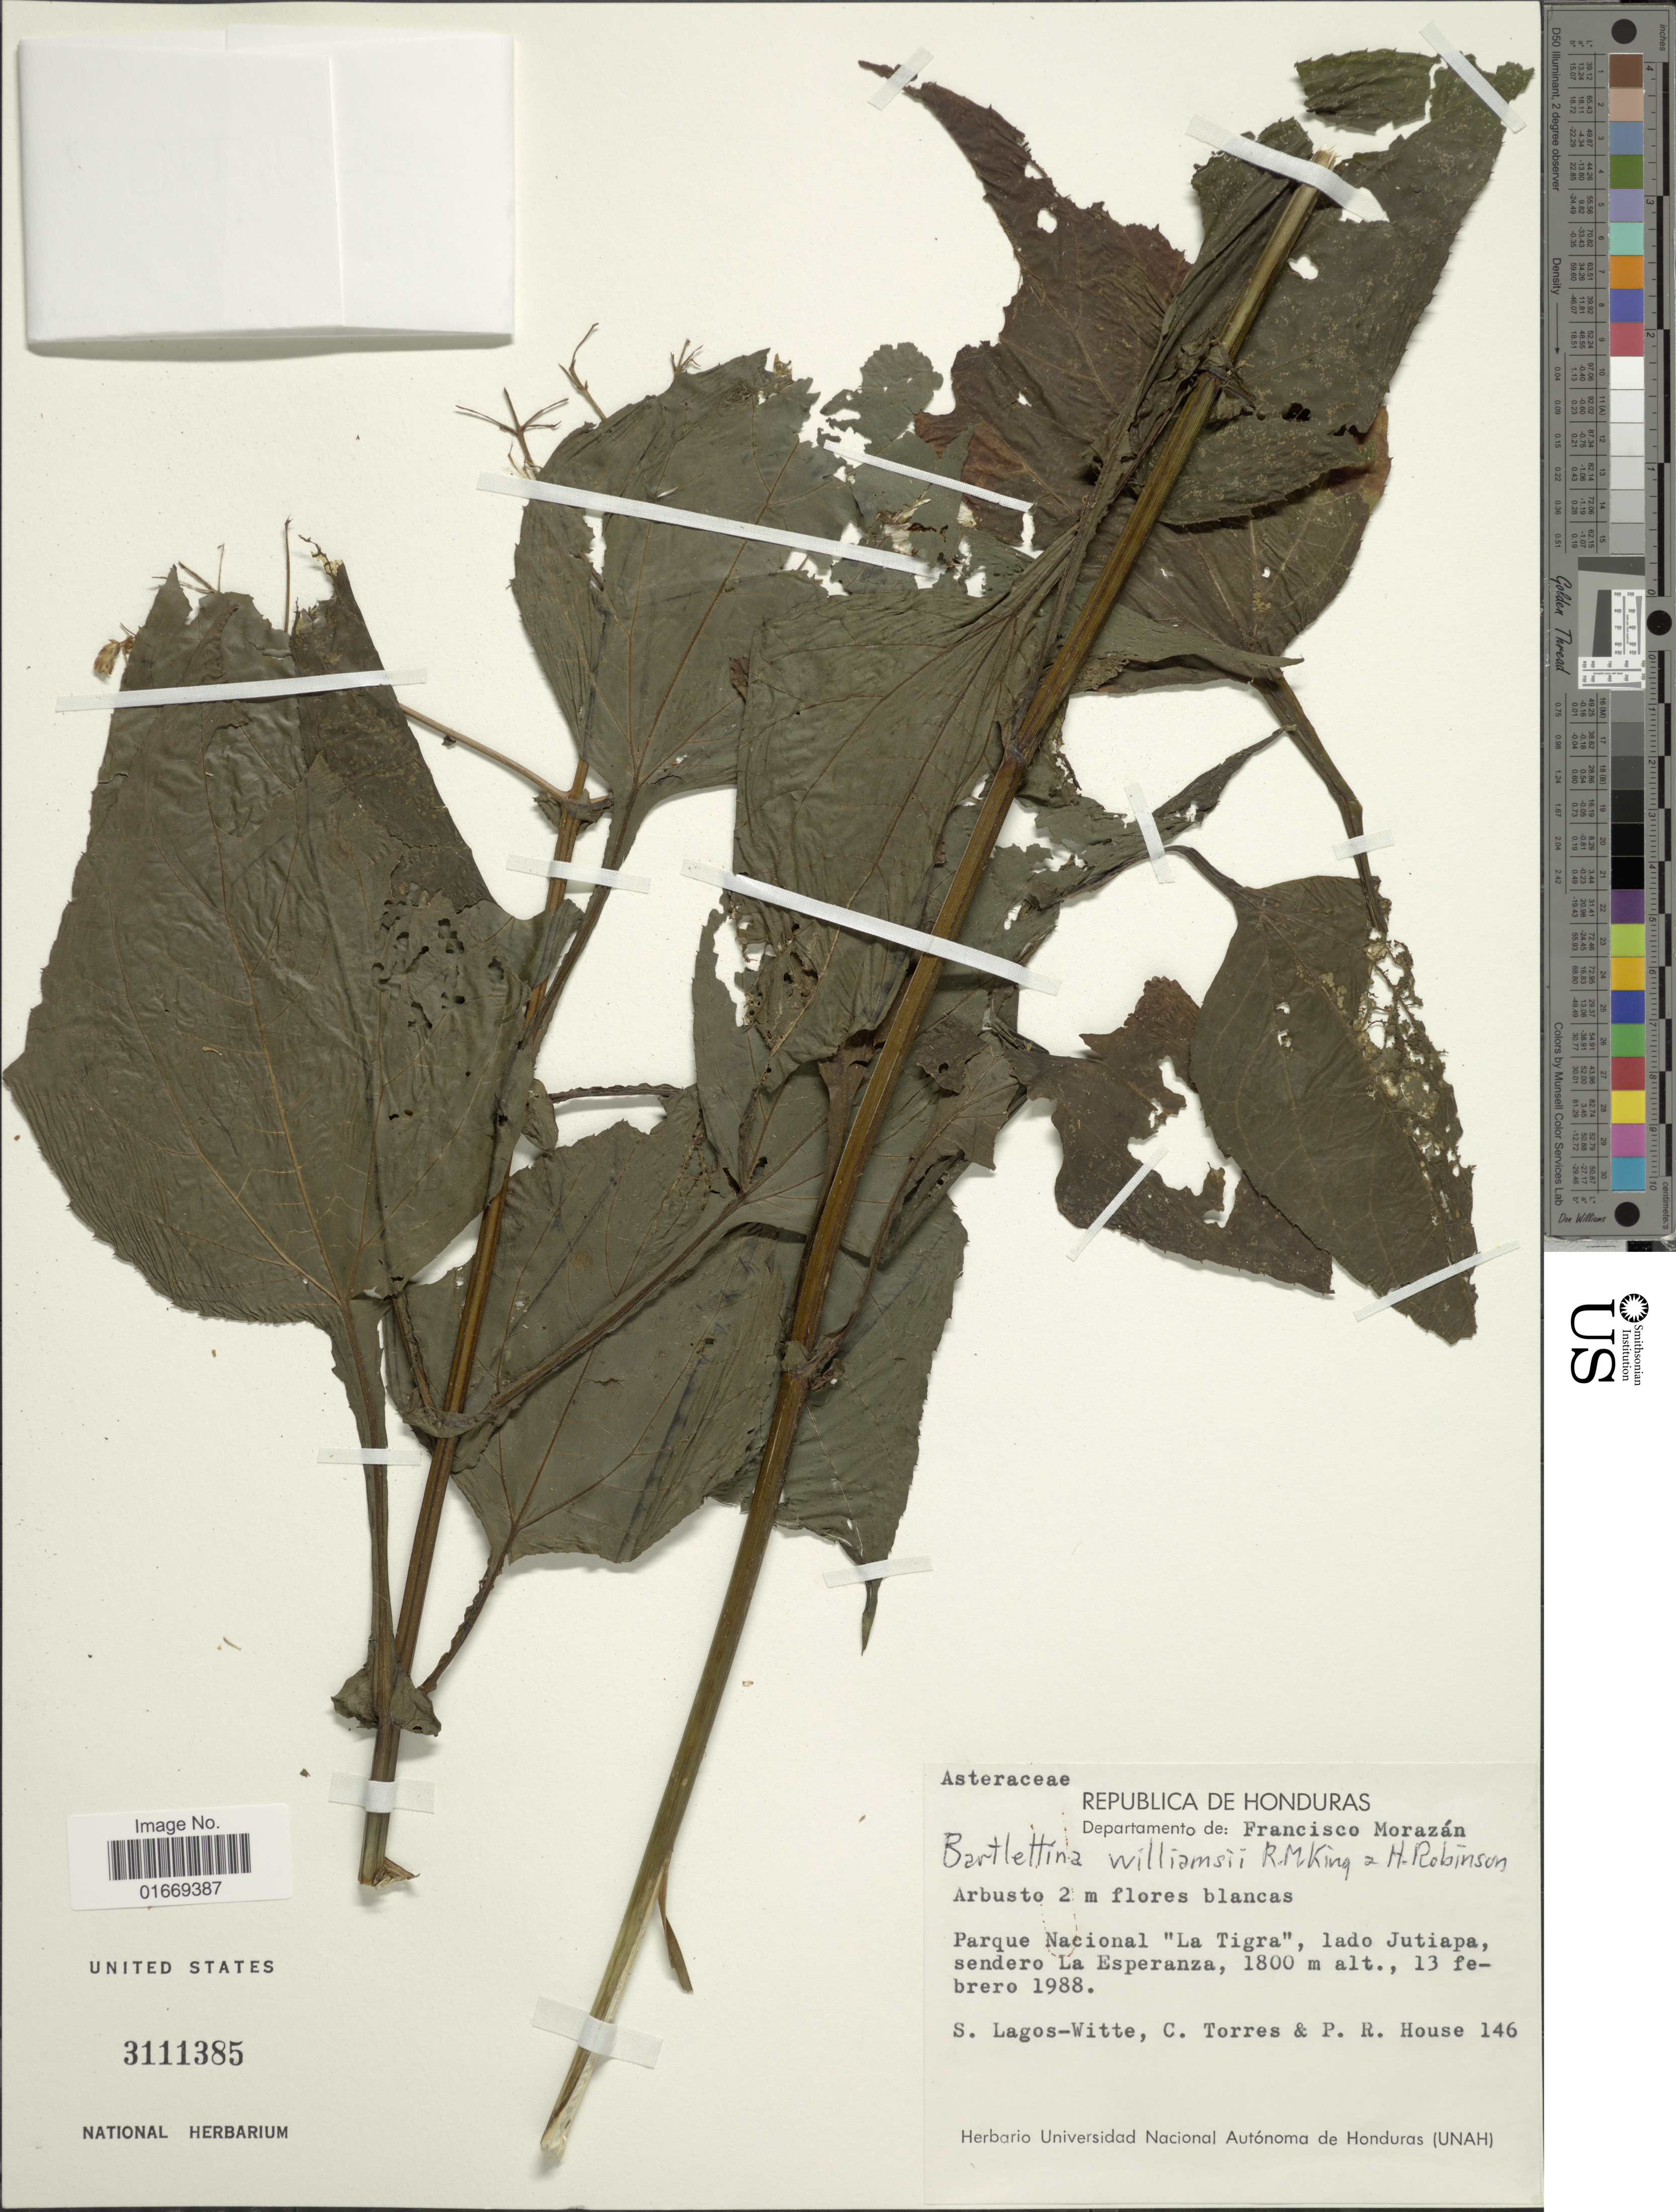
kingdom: Plantae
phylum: Tracheophyta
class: Magnoliopsida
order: Asterales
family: Asteraceae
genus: Bartlettina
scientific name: Bartlettina williamsii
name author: R.M. King & H. Rob.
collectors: S. Lagos Witte, C. Torres & P. R. House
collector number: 146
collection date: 1988-02-13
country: Honduras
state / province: Fco. Morazán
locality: Departamento de: Francisco Morazán. Parque Nacional 'La Tigra', lado Jutiapa, sendero La Esperanza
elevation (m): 1800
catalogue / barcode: US 3111385